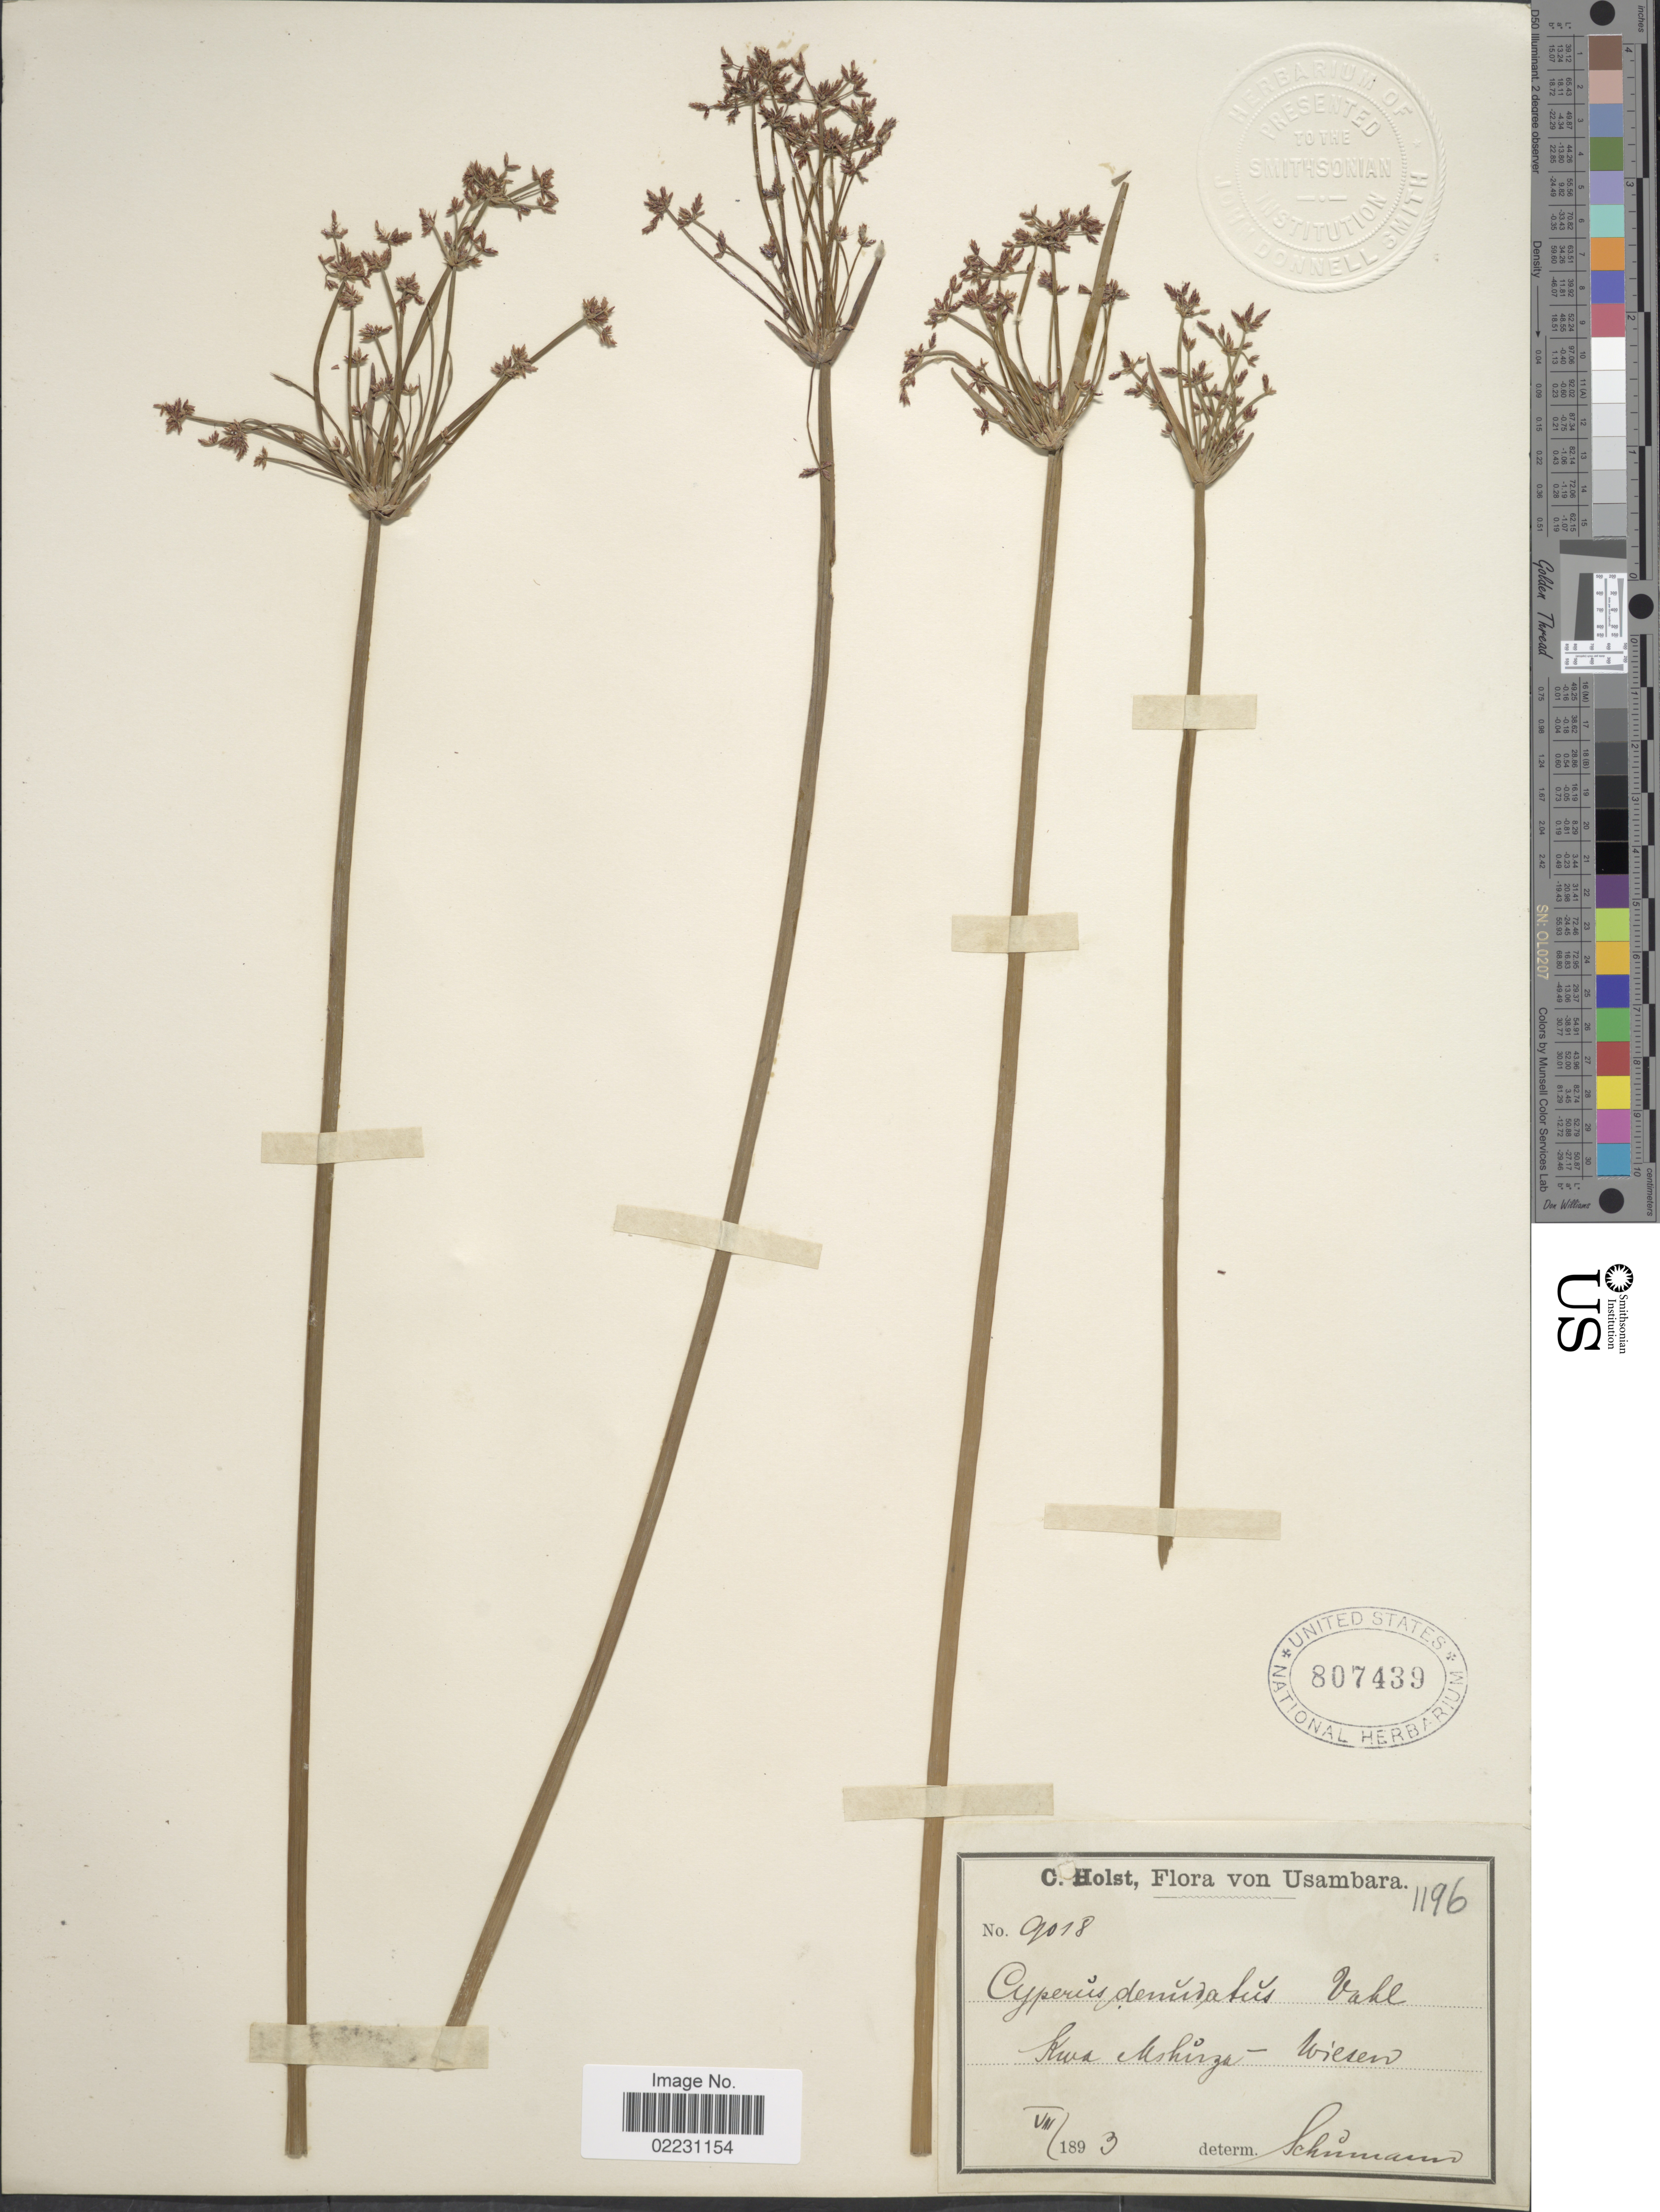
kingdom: Plantae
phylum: Tracheophyta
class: Liliopsida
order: Poales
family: Cyperaceae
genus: Cyperus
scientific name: Cyperus haspan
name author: L.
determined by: Strong, Mark T., (BOT), Smithsonian Institution - National Museum of Natural History (UNITED STATES)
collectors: C. H. Holst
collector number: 9018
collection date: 1893-08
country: Tanzania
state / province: Tanga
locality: Usambara. Kwa Mshuza - Wiesen.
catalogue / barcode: US 807439